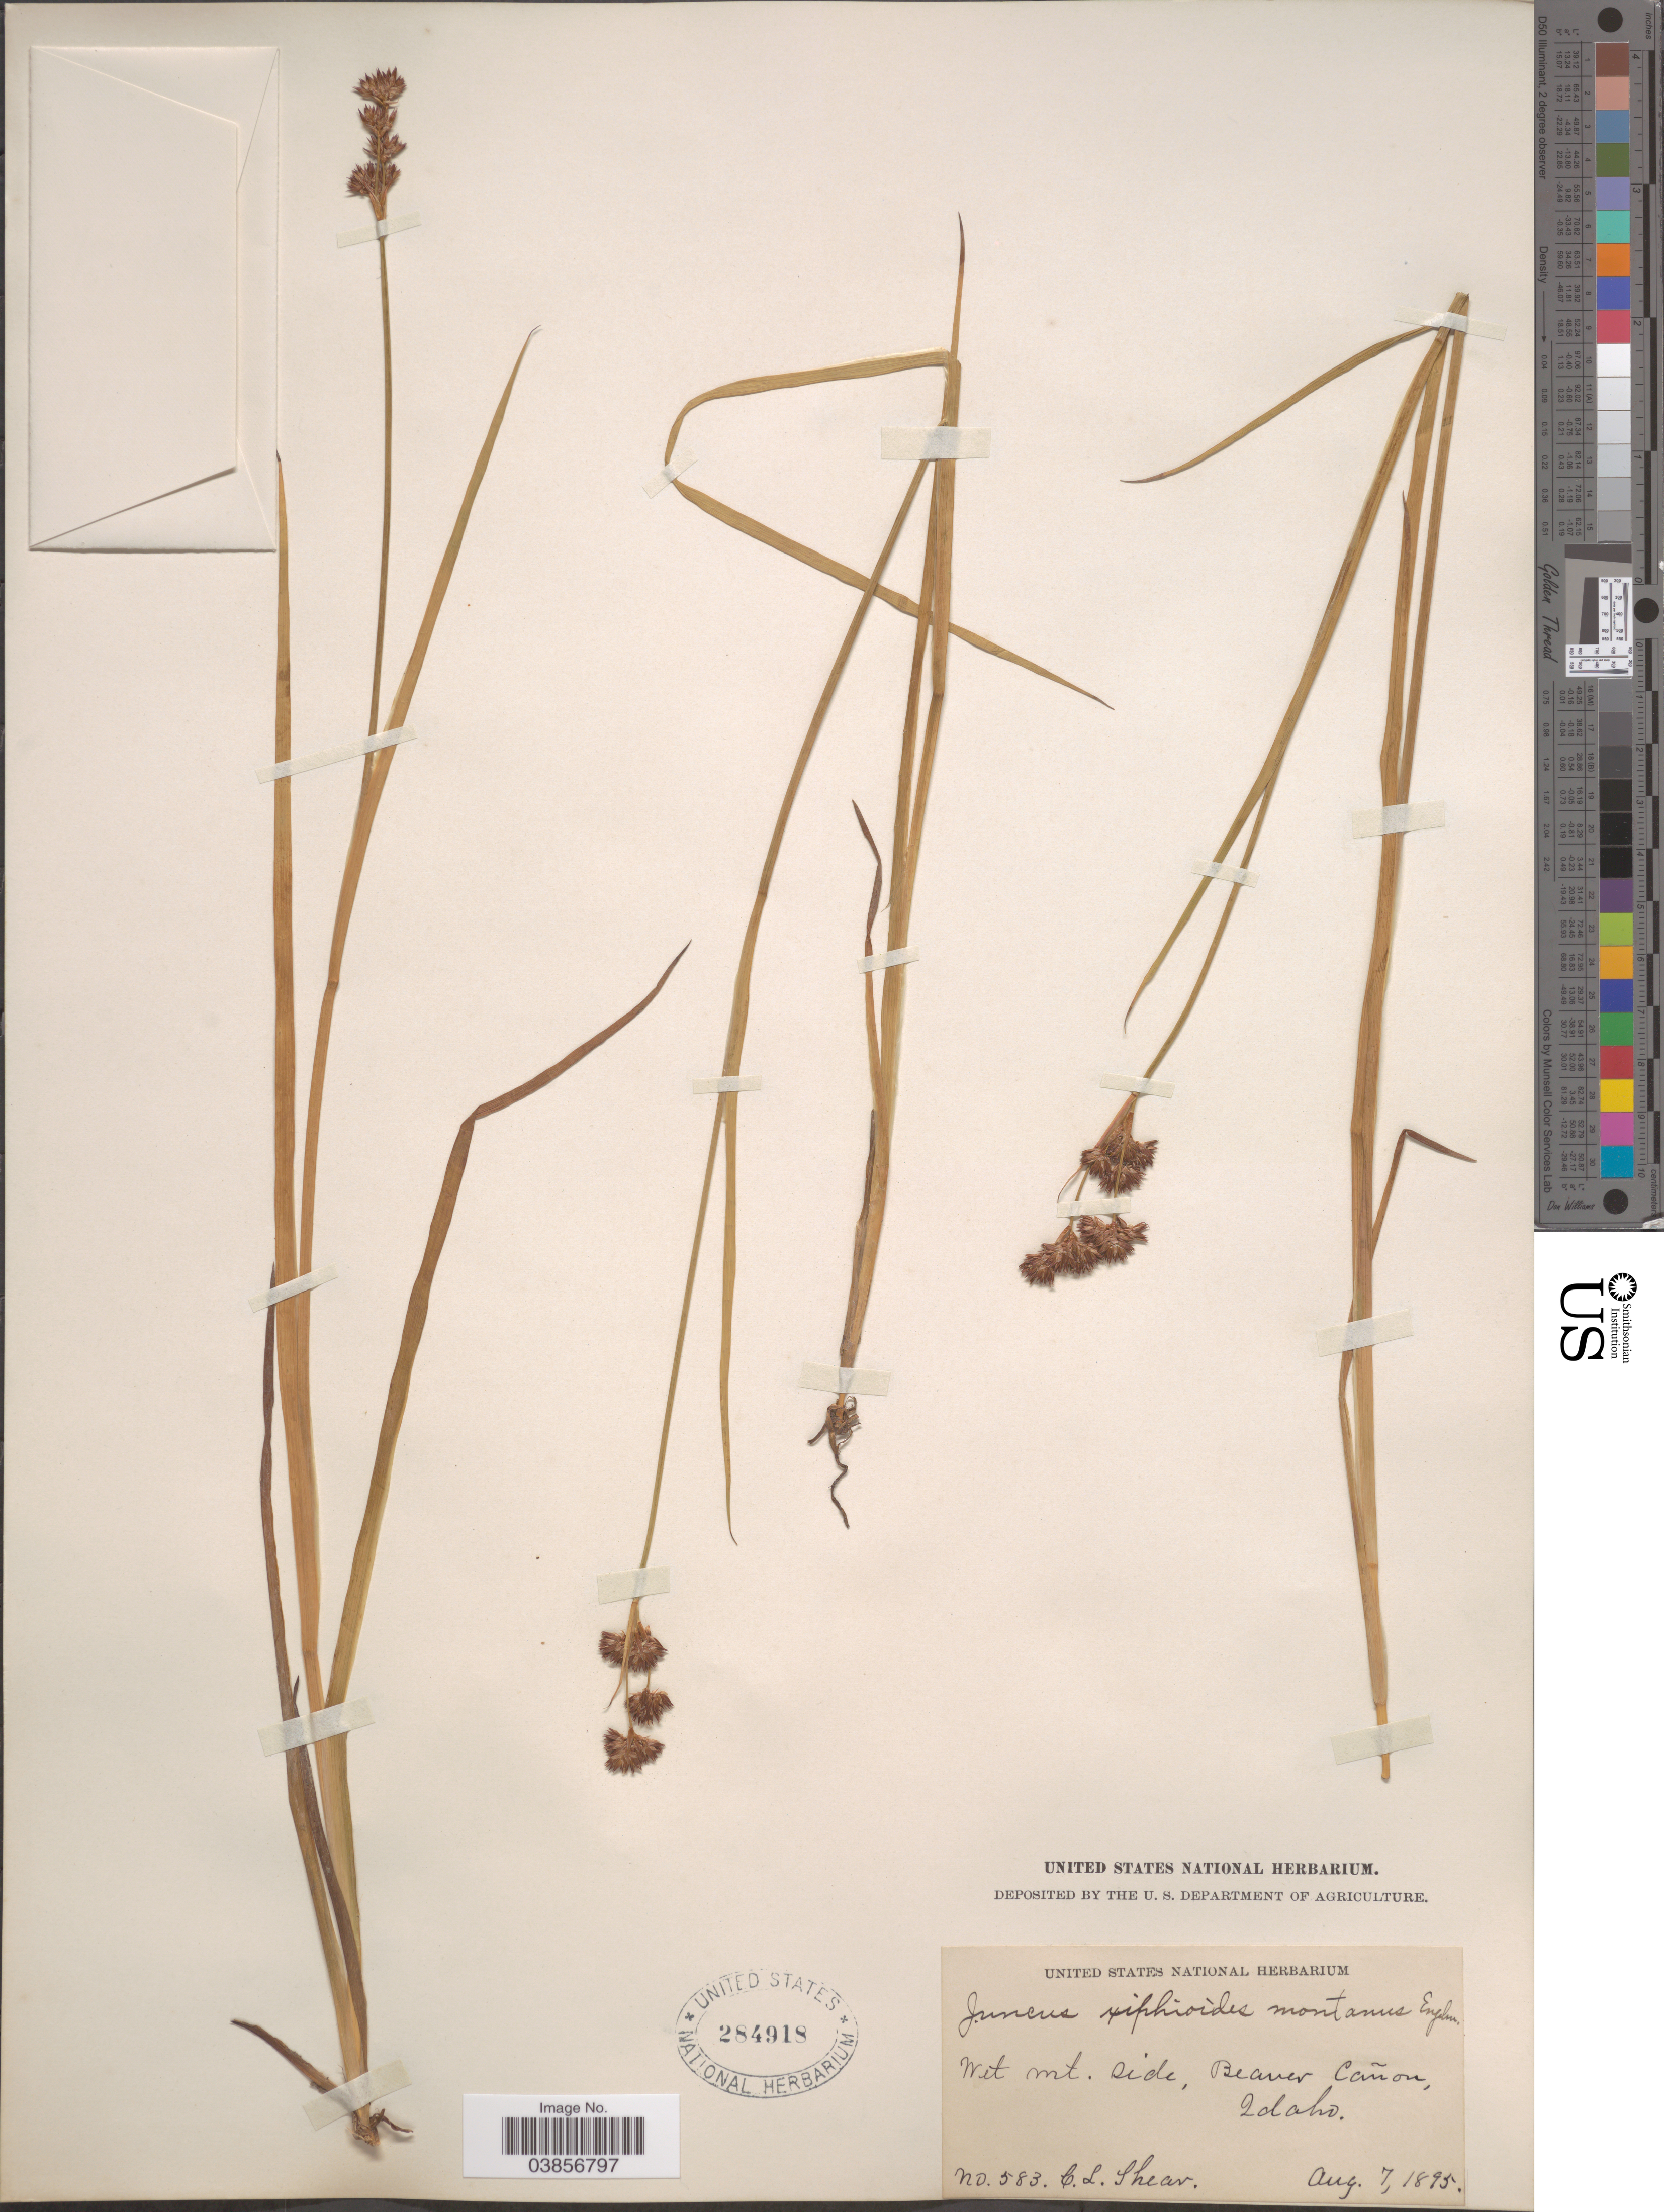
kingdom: Plantae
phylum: Tracheophyta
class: Liliopsida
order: Poales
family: Juncaceae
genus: Juncus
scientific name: Juncus saximontanus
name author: A. Nelson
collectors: C. L. Shear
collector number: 583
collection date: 1895-08-07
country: United States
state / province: Idaho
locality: Mt. side, Beaver Cañon.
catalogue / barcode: US 284918